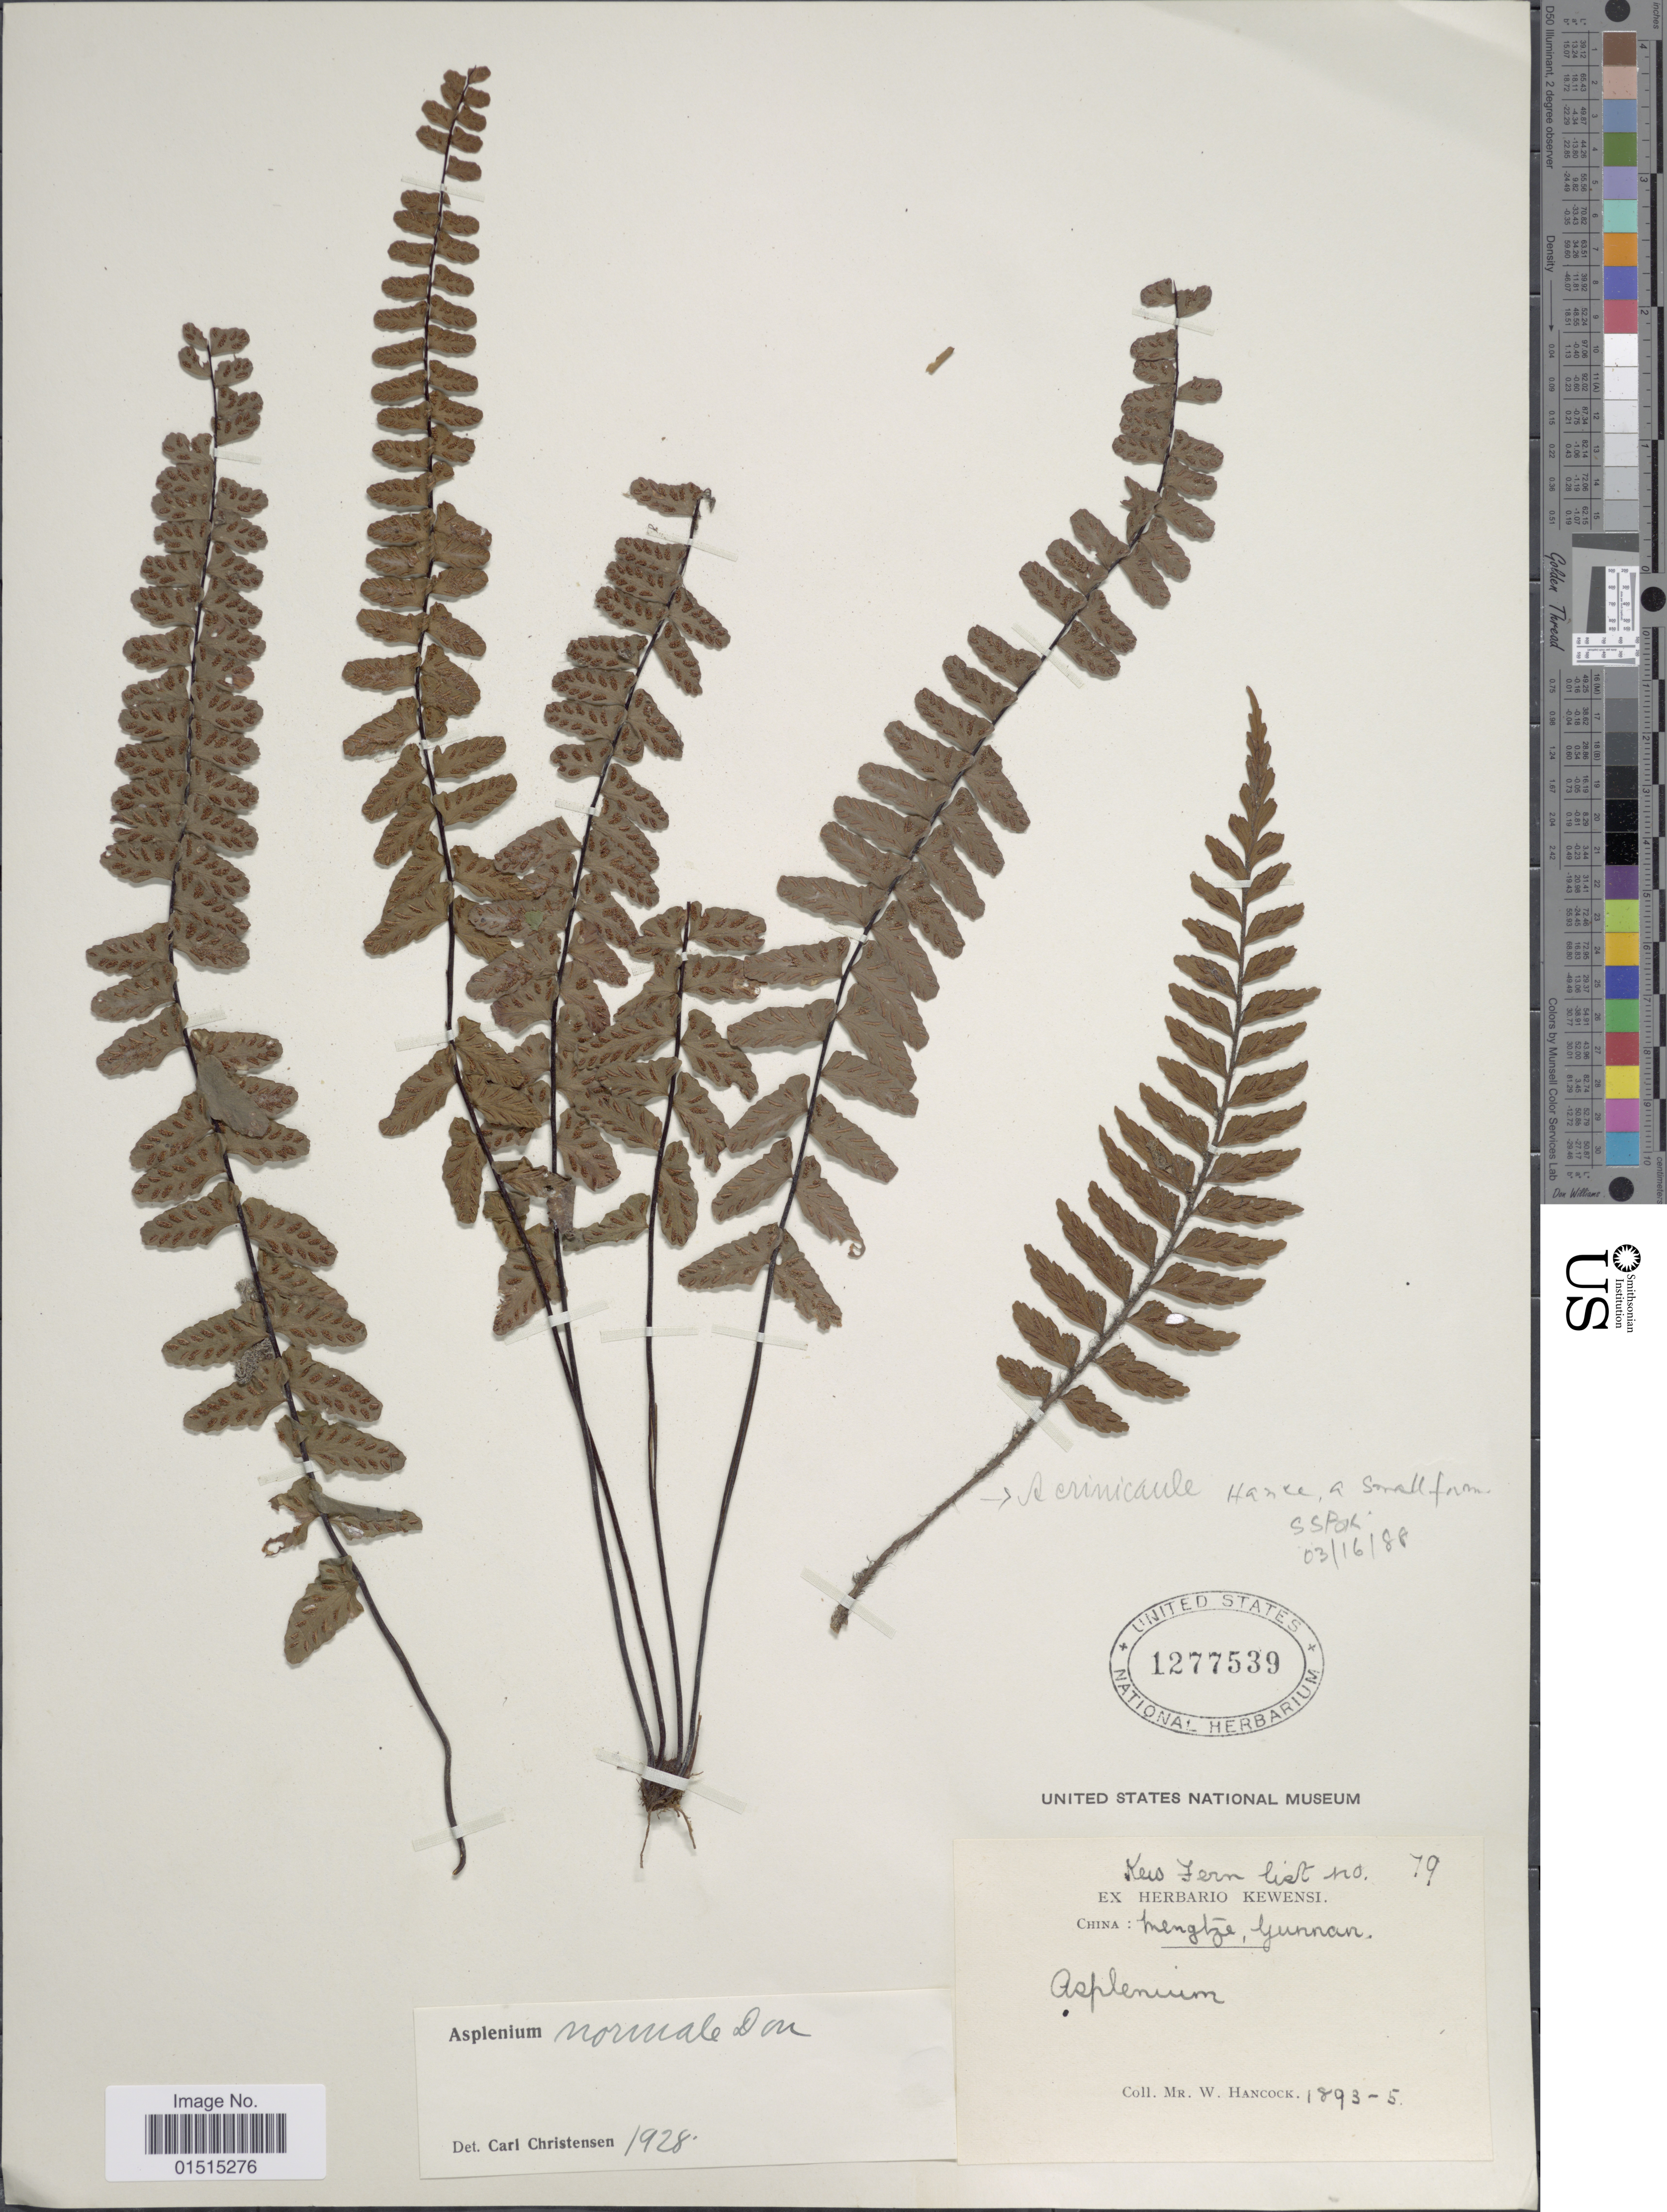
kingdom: Plantae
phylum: Tracheophyta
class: Polypodiopsida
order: Polypodiales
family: Aspleniaceae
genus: Asplenium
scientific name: Asplenium normale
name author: D. Don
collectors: W. Hancock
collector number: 79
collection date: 1893/1895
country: China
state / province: Yunnan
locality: Mengtze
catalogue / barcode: US 1277539